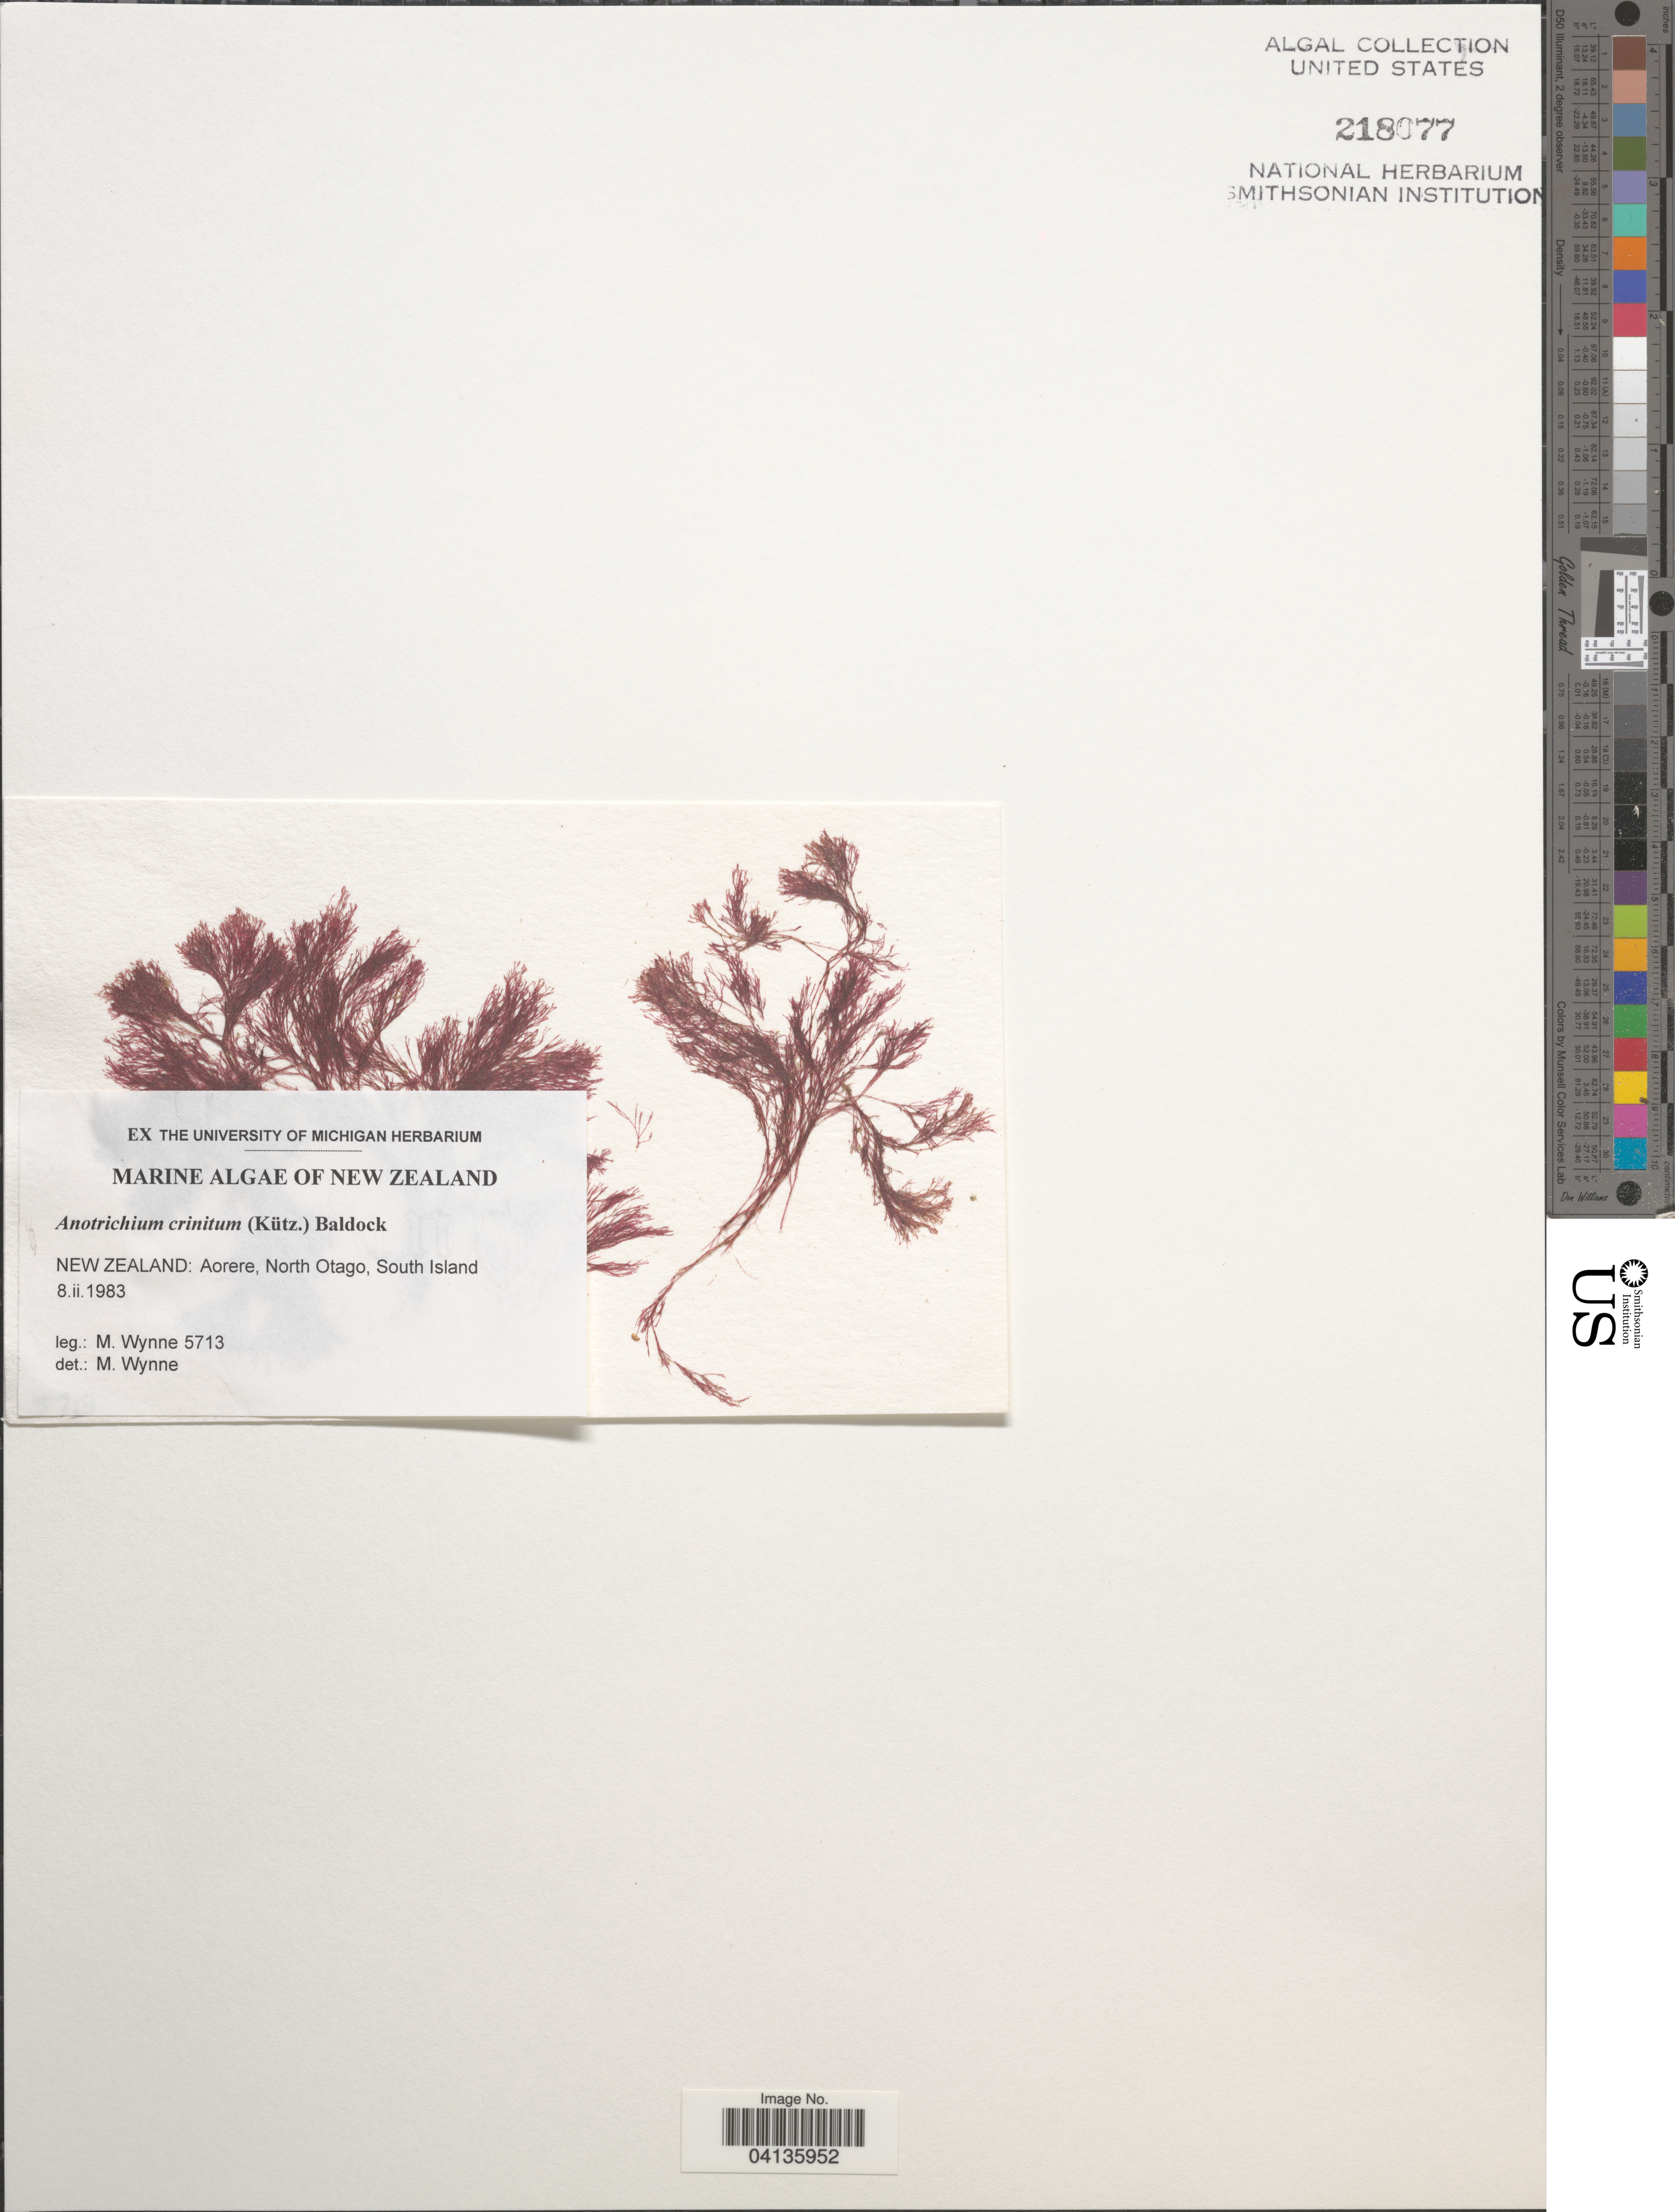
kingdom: Plantae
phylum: Rhodophyta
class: Florideophyceae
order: Ceramiales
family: Wrangeliaceae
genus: Anotrichium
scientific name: Anotrichium crinitum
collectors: M.J. Wynne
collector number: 5713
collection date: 1983-02-08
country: New Zealand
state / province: Otago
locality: Aorere, North Otago, South Island.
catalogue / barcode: US 218077